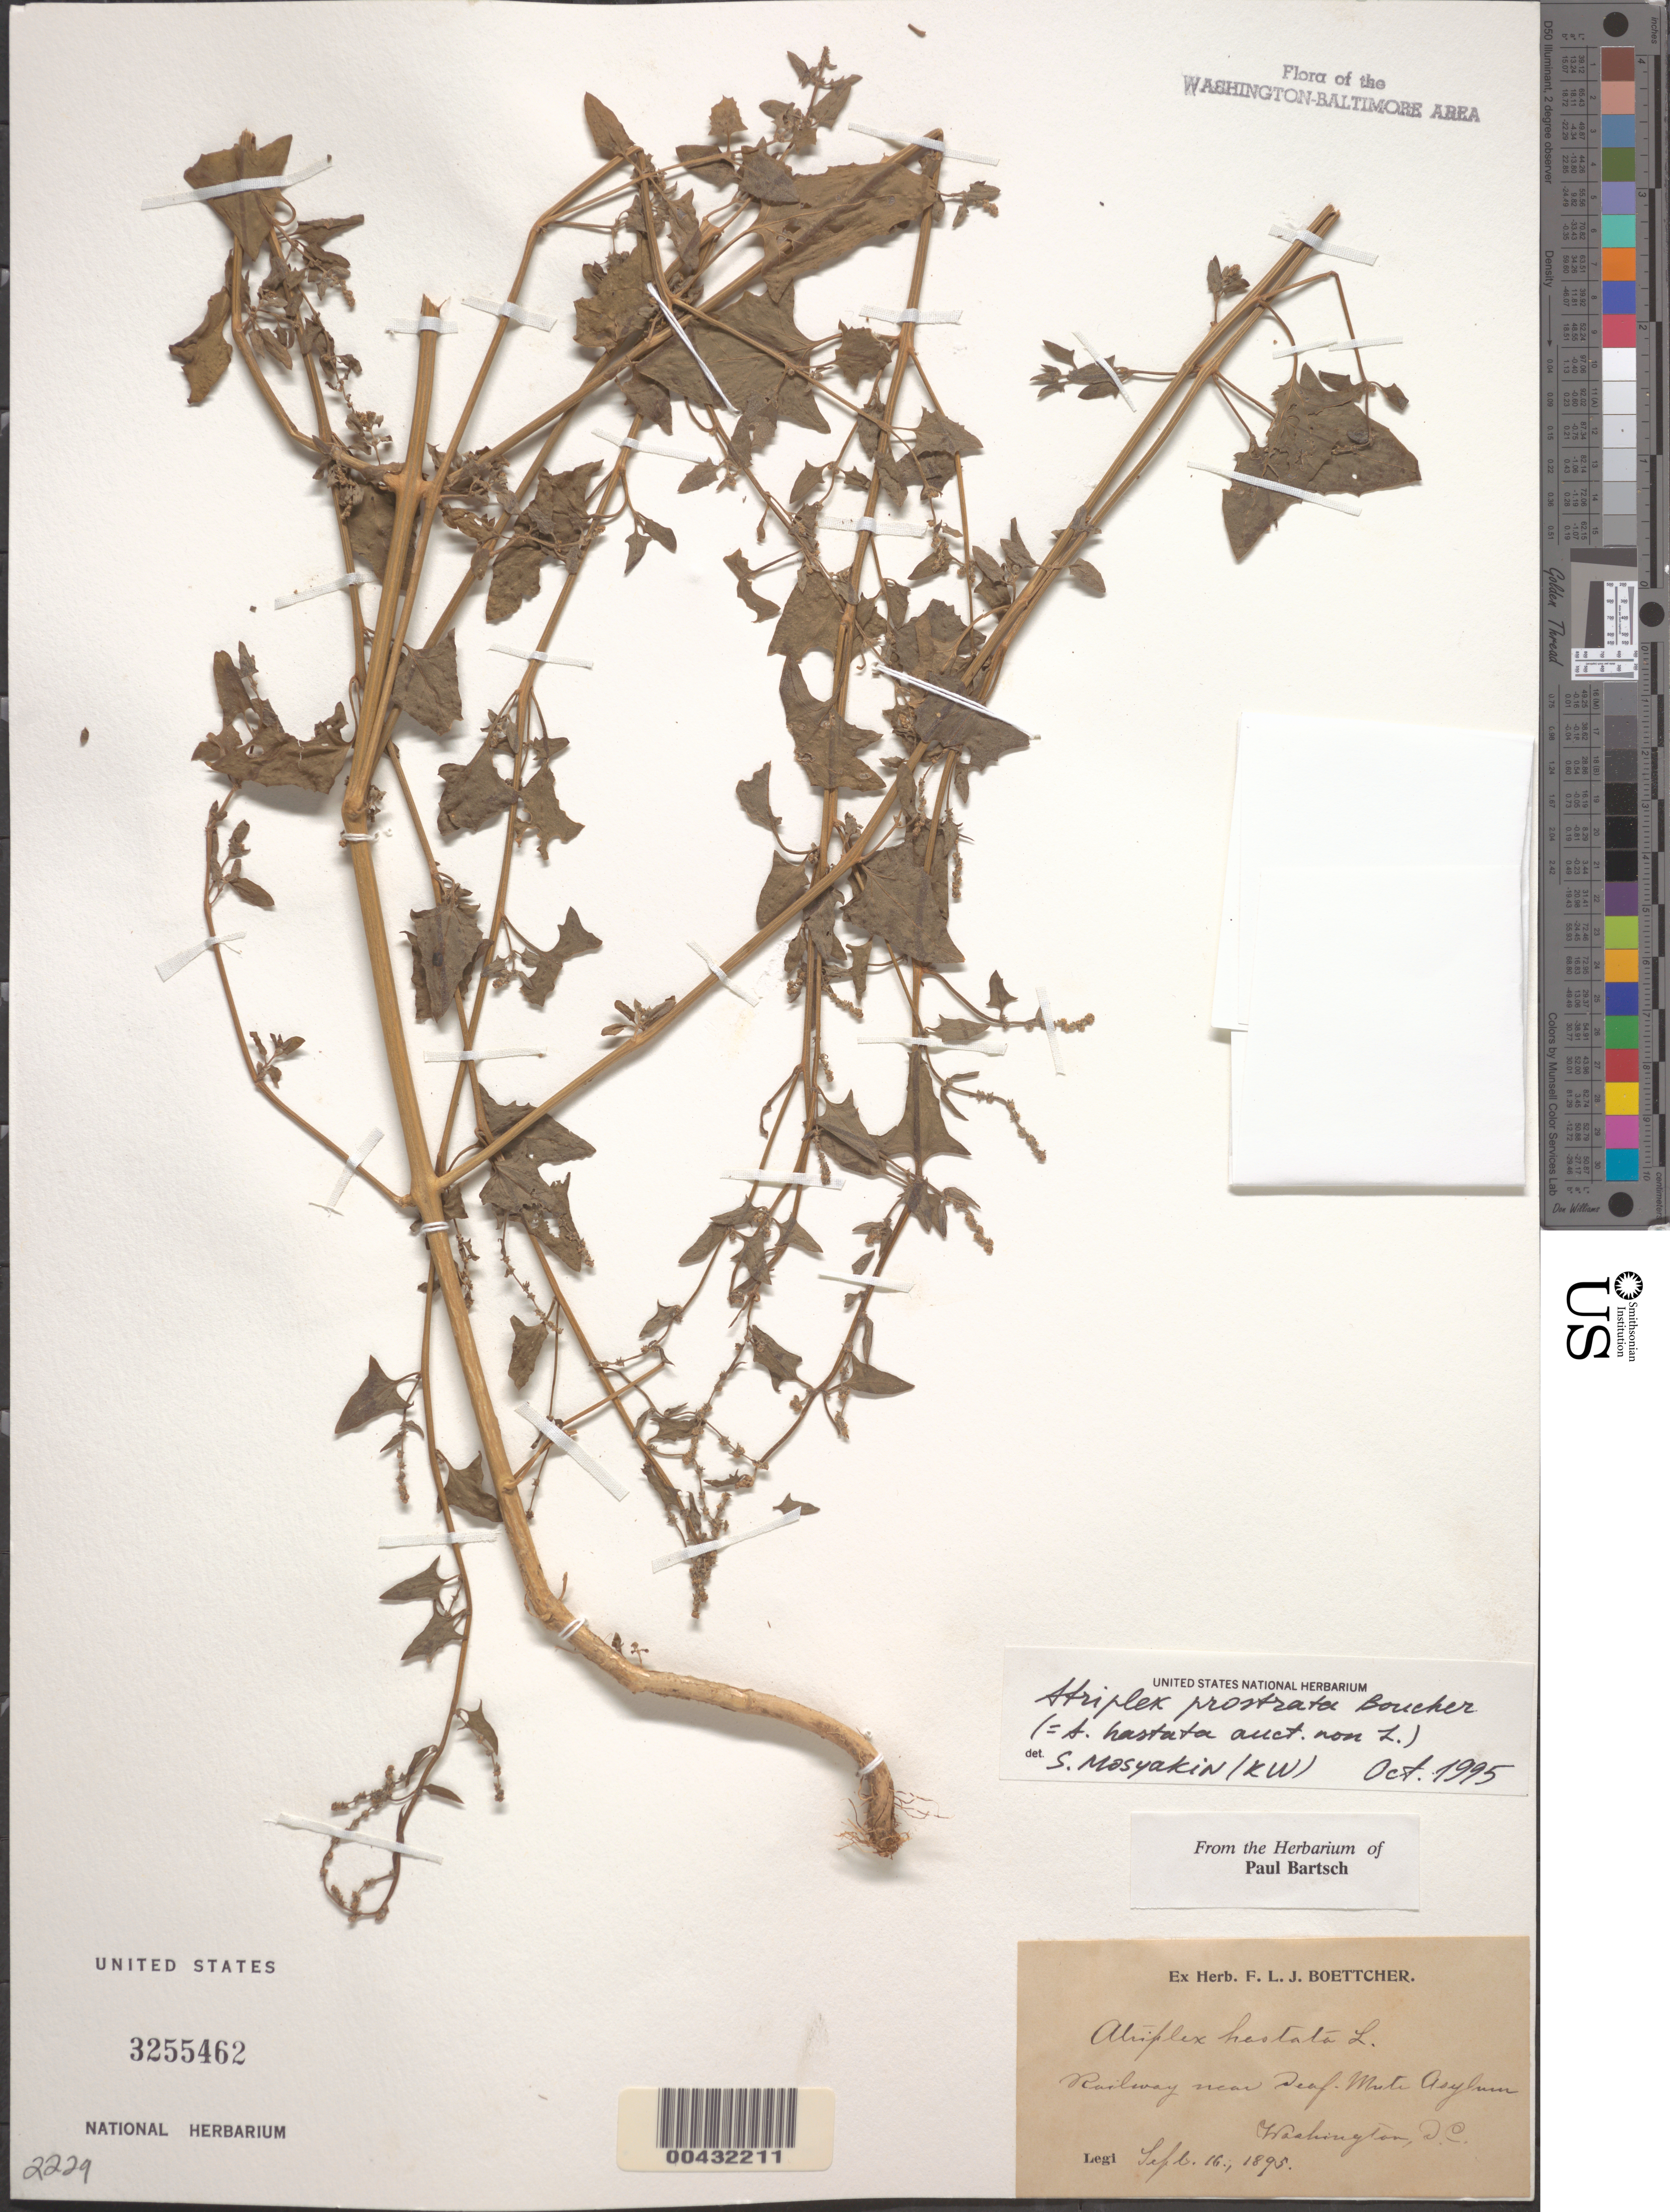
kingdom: Plantae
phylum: Tracheophyta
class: Magnoliopsida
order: Caryophyllales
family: Amaranthaceae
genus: Atriplex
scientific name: Atriplex patula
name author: L.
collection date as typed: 16 Sep 1895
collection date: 1895-09-16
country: United States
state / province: District of Columbia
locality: Railway near Deaf Mute Asylum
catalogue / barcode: US 3255462